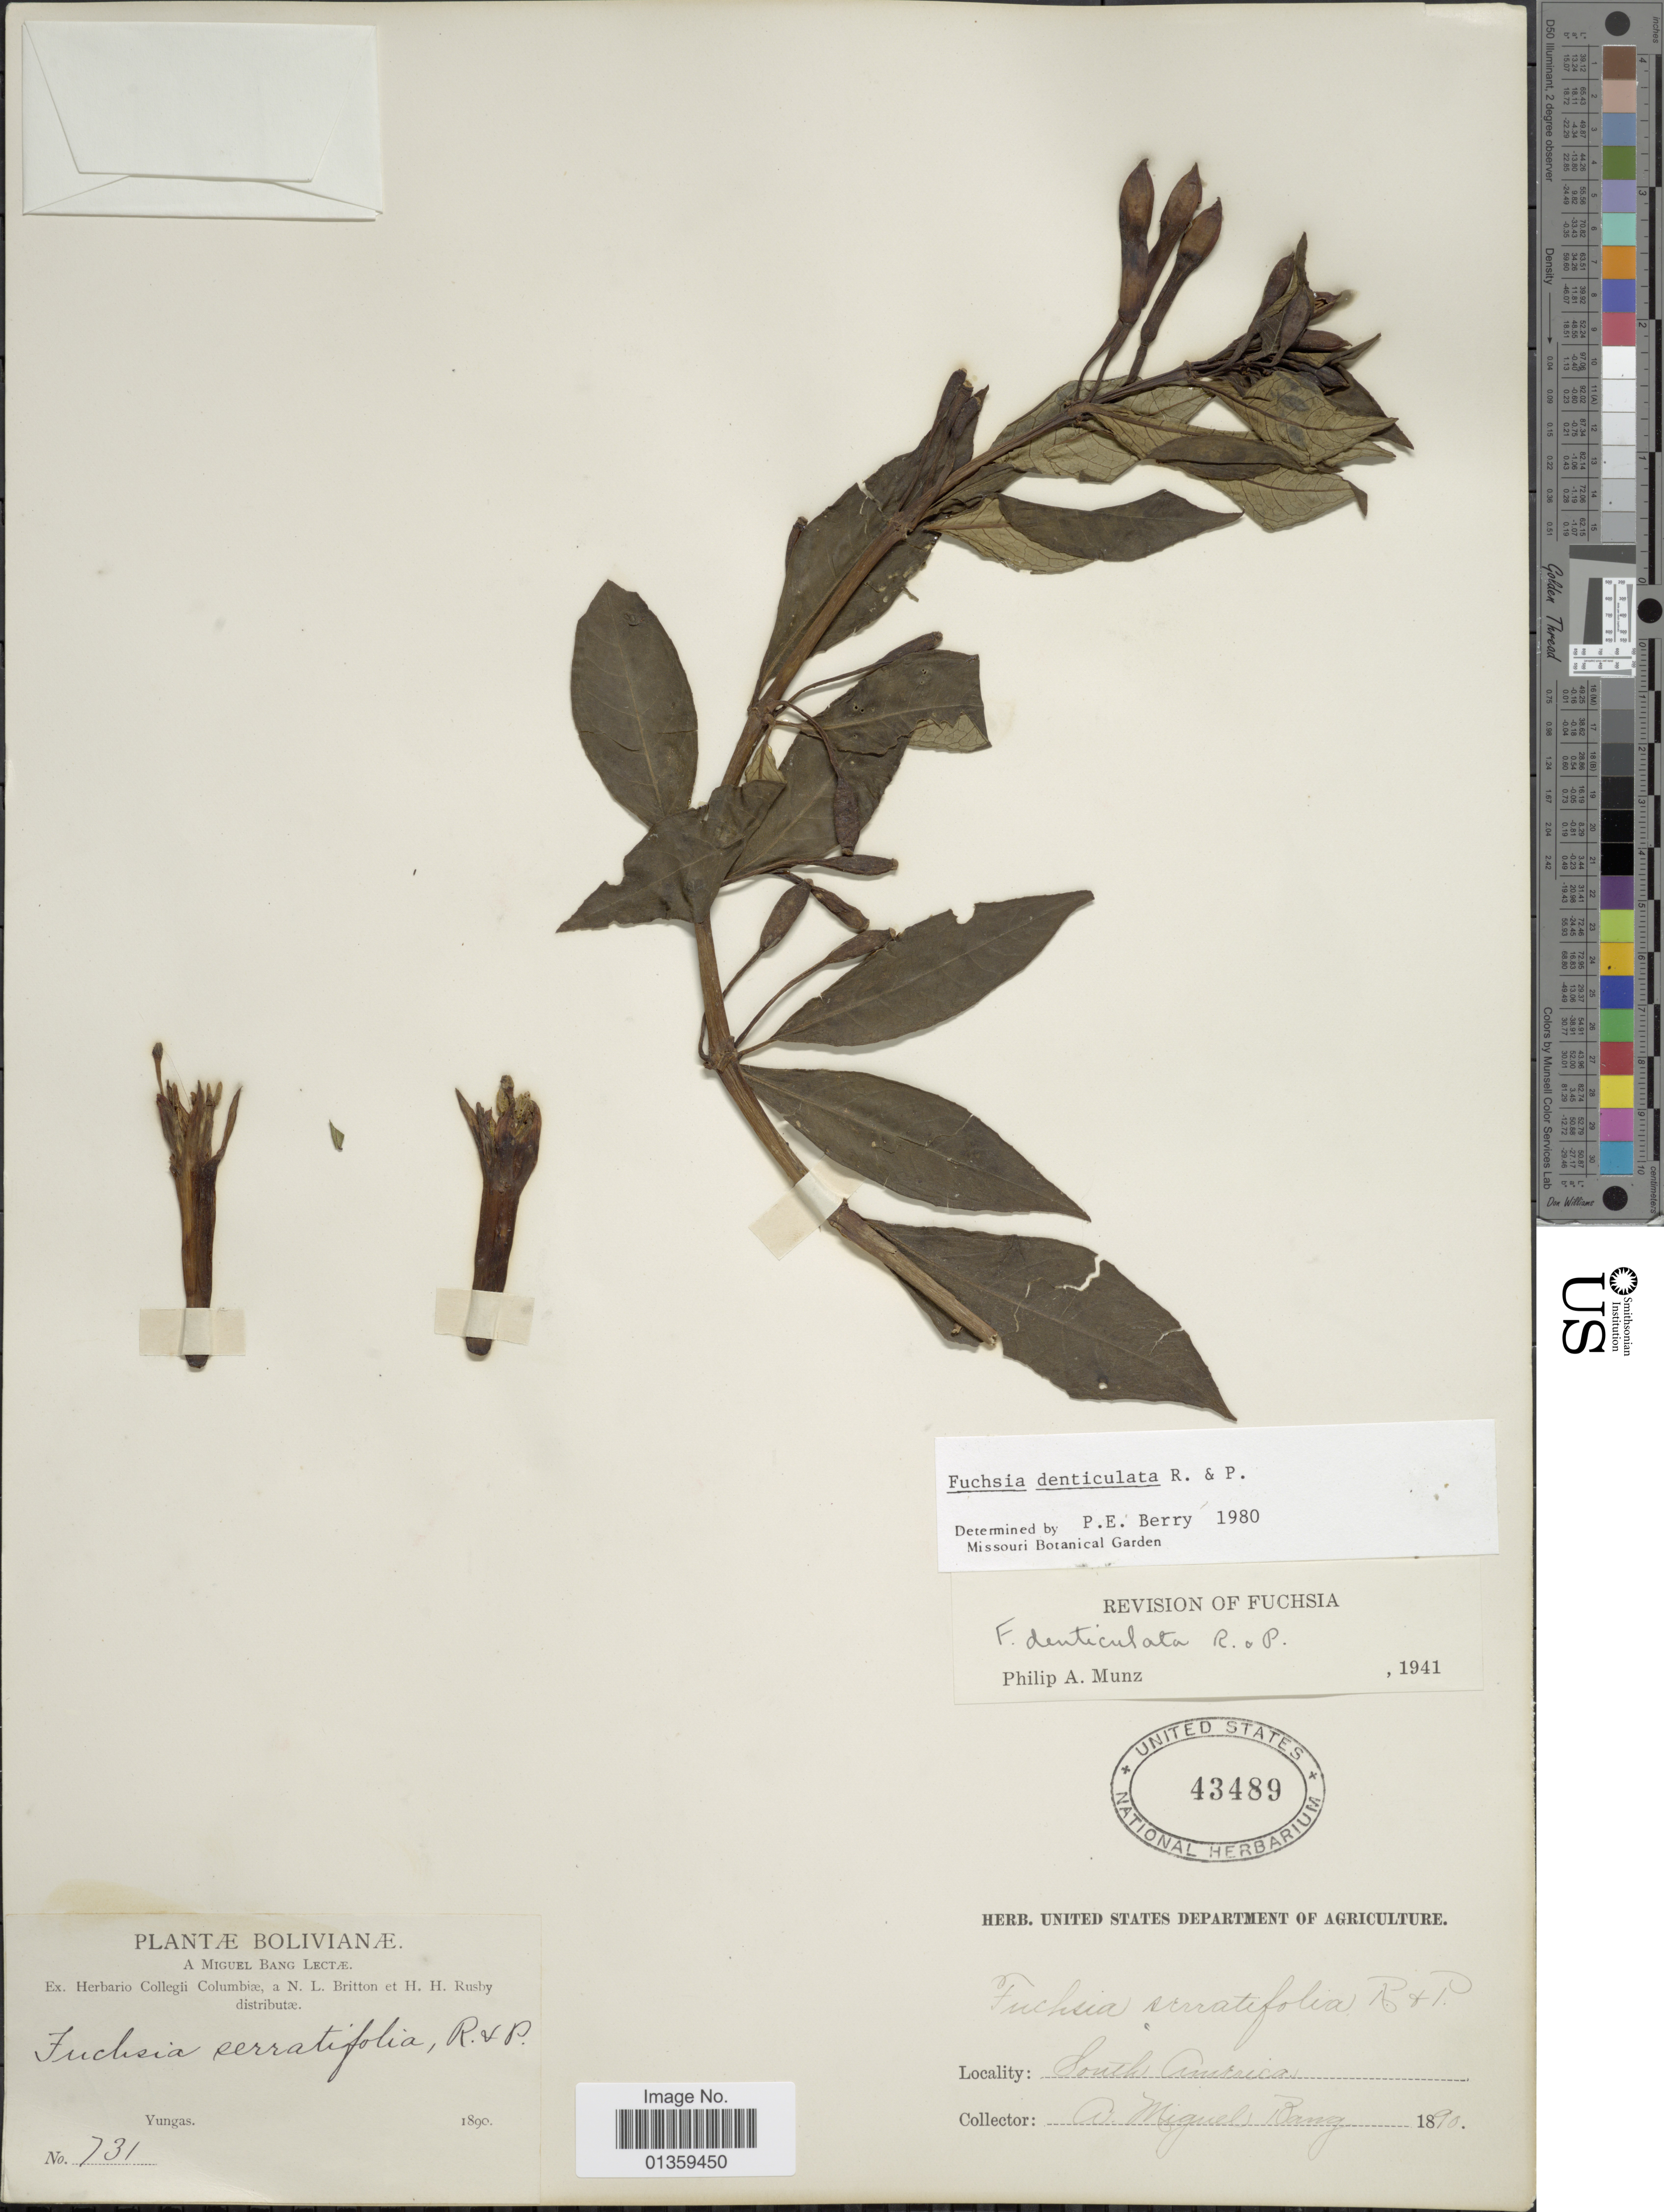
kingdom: Plantae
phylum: Tracheophyta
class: Magnoliopsida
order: Myrtales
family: Onagraceae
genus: Fuchsia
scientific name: Fuchsia denticulata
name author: Ruiz & Pav.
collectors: M. Bang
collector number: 731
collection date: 1890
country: Bolivia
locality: Yungas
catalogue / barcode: US 43489